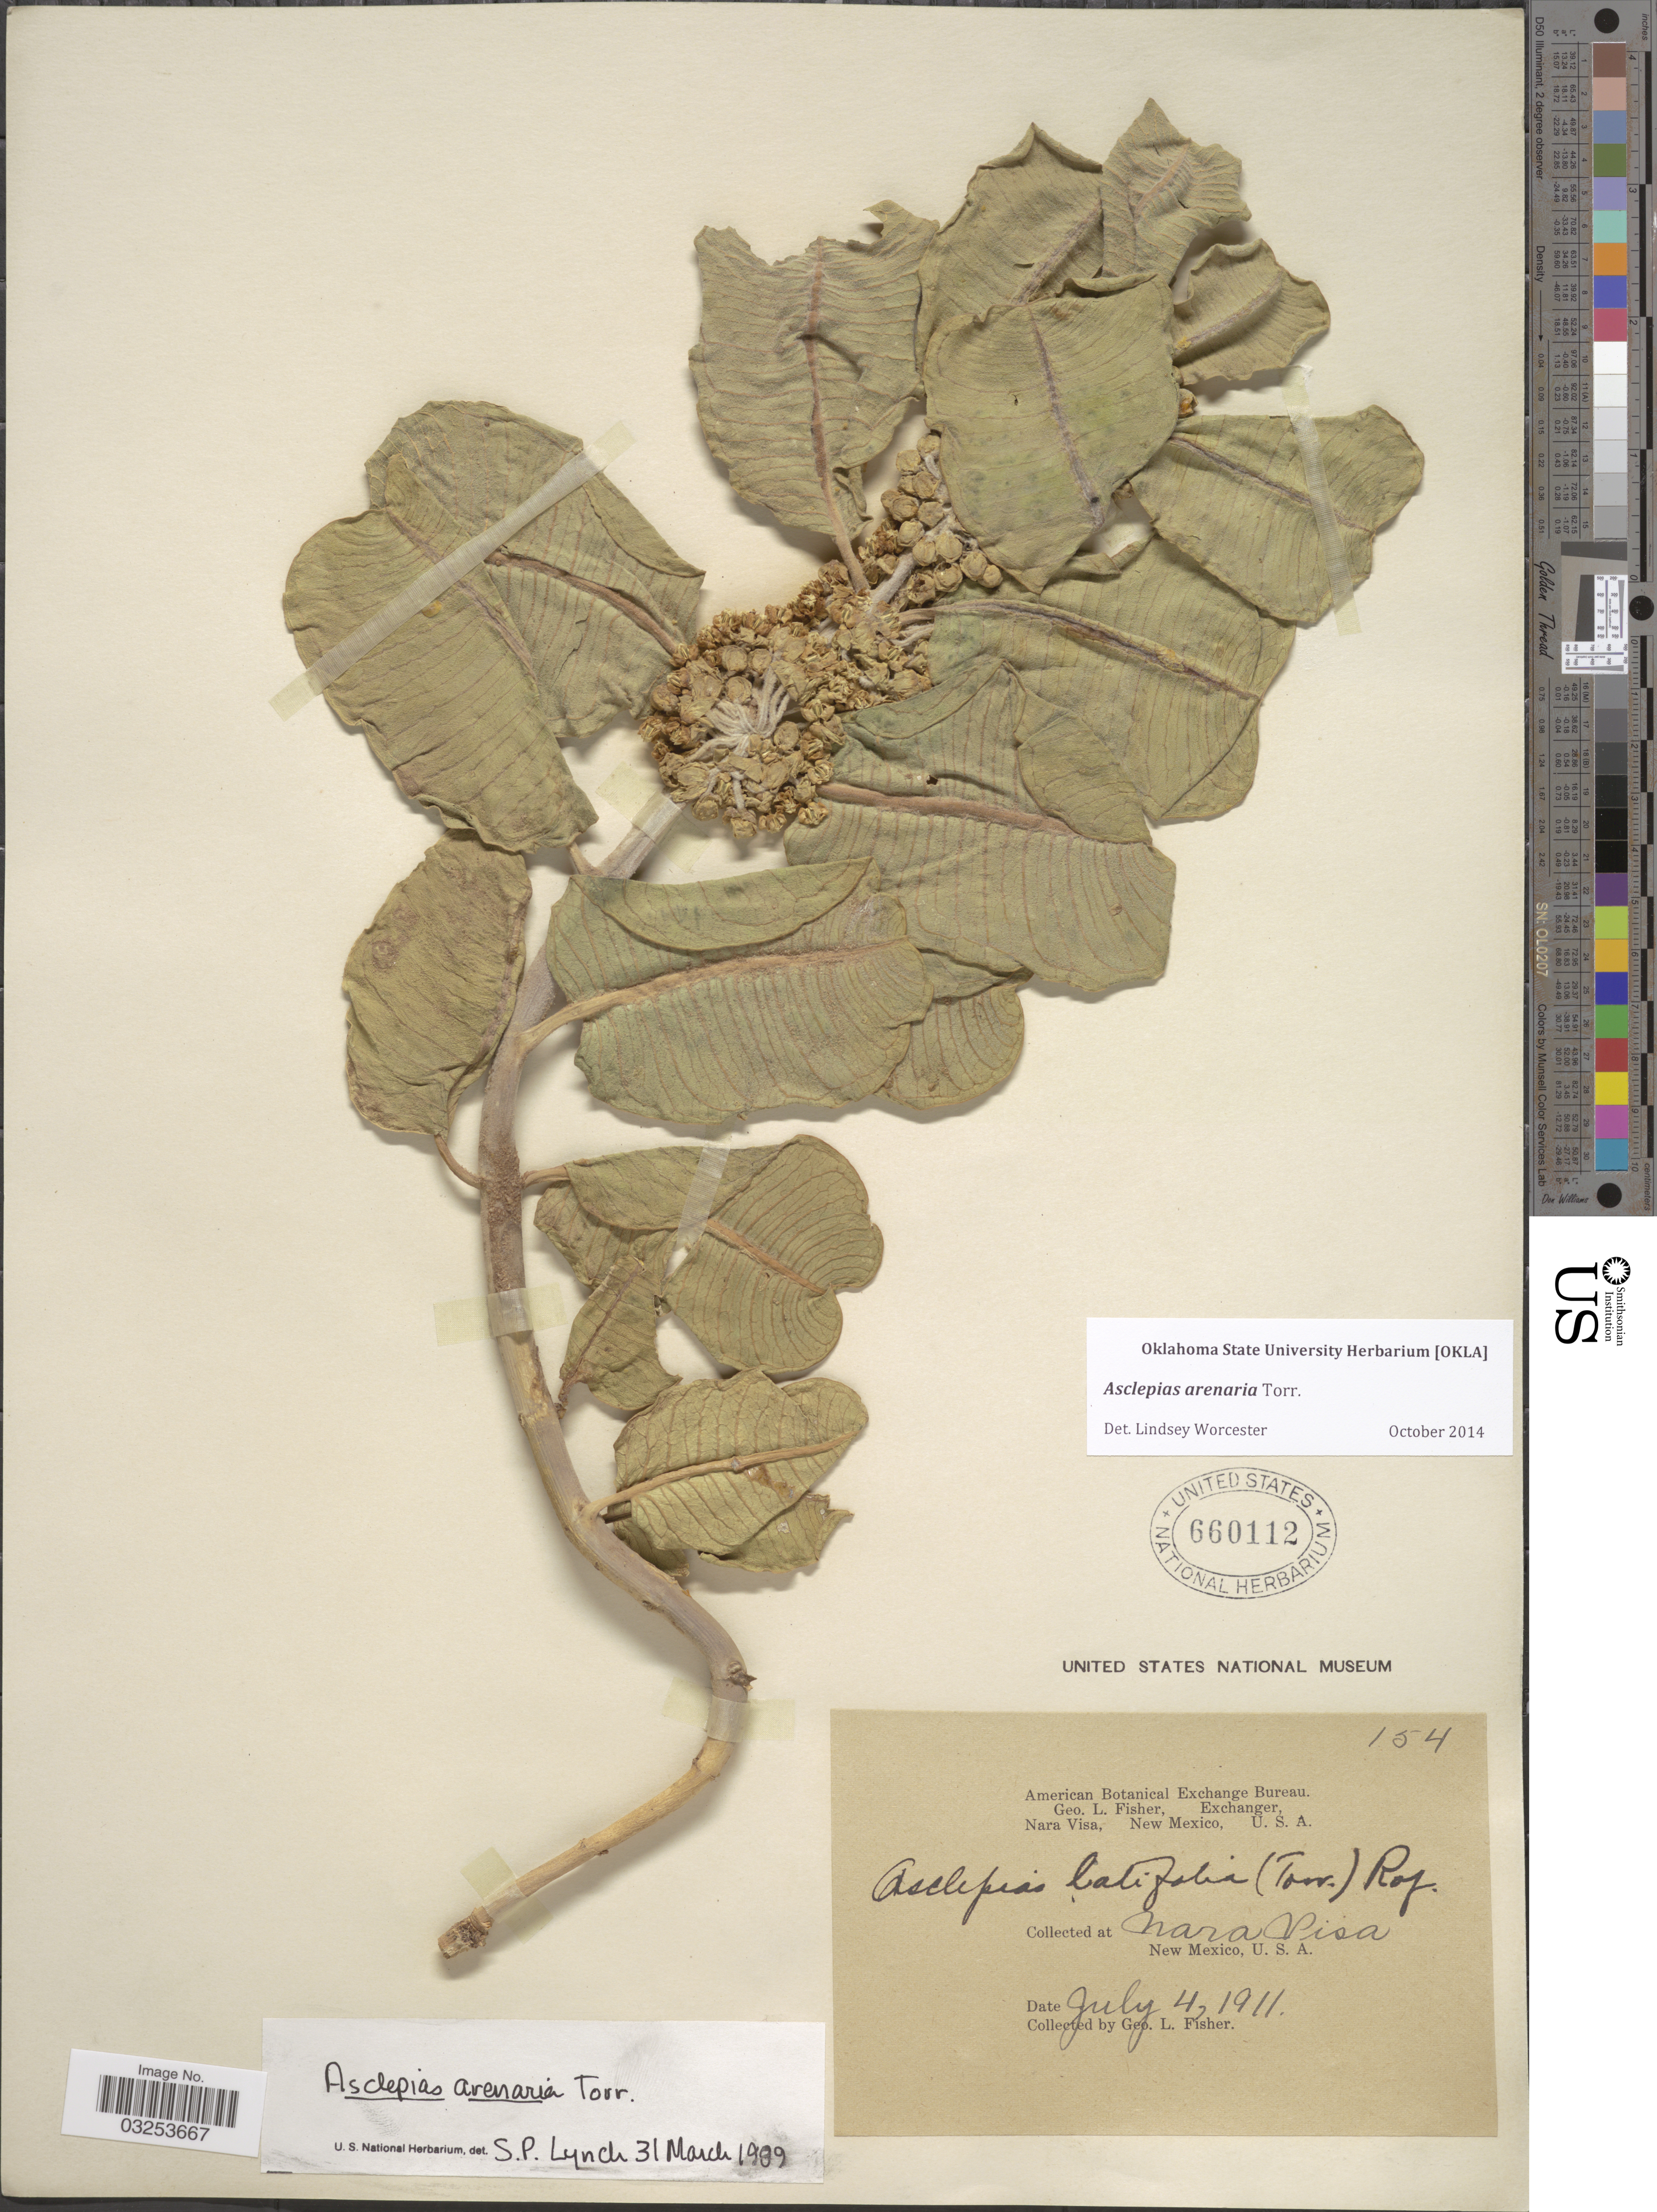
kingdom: Plantae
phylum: Tracheophyta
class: Magnoliopsida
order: Gentianales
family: Apocynaceae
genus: Asclepias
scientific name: Asclepias arenaria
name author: Torr.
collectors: G. L. Fisher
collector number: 154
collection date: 1911-07-04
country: United States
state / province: New Mexico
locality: Nara Visa.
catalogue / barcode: US 660112